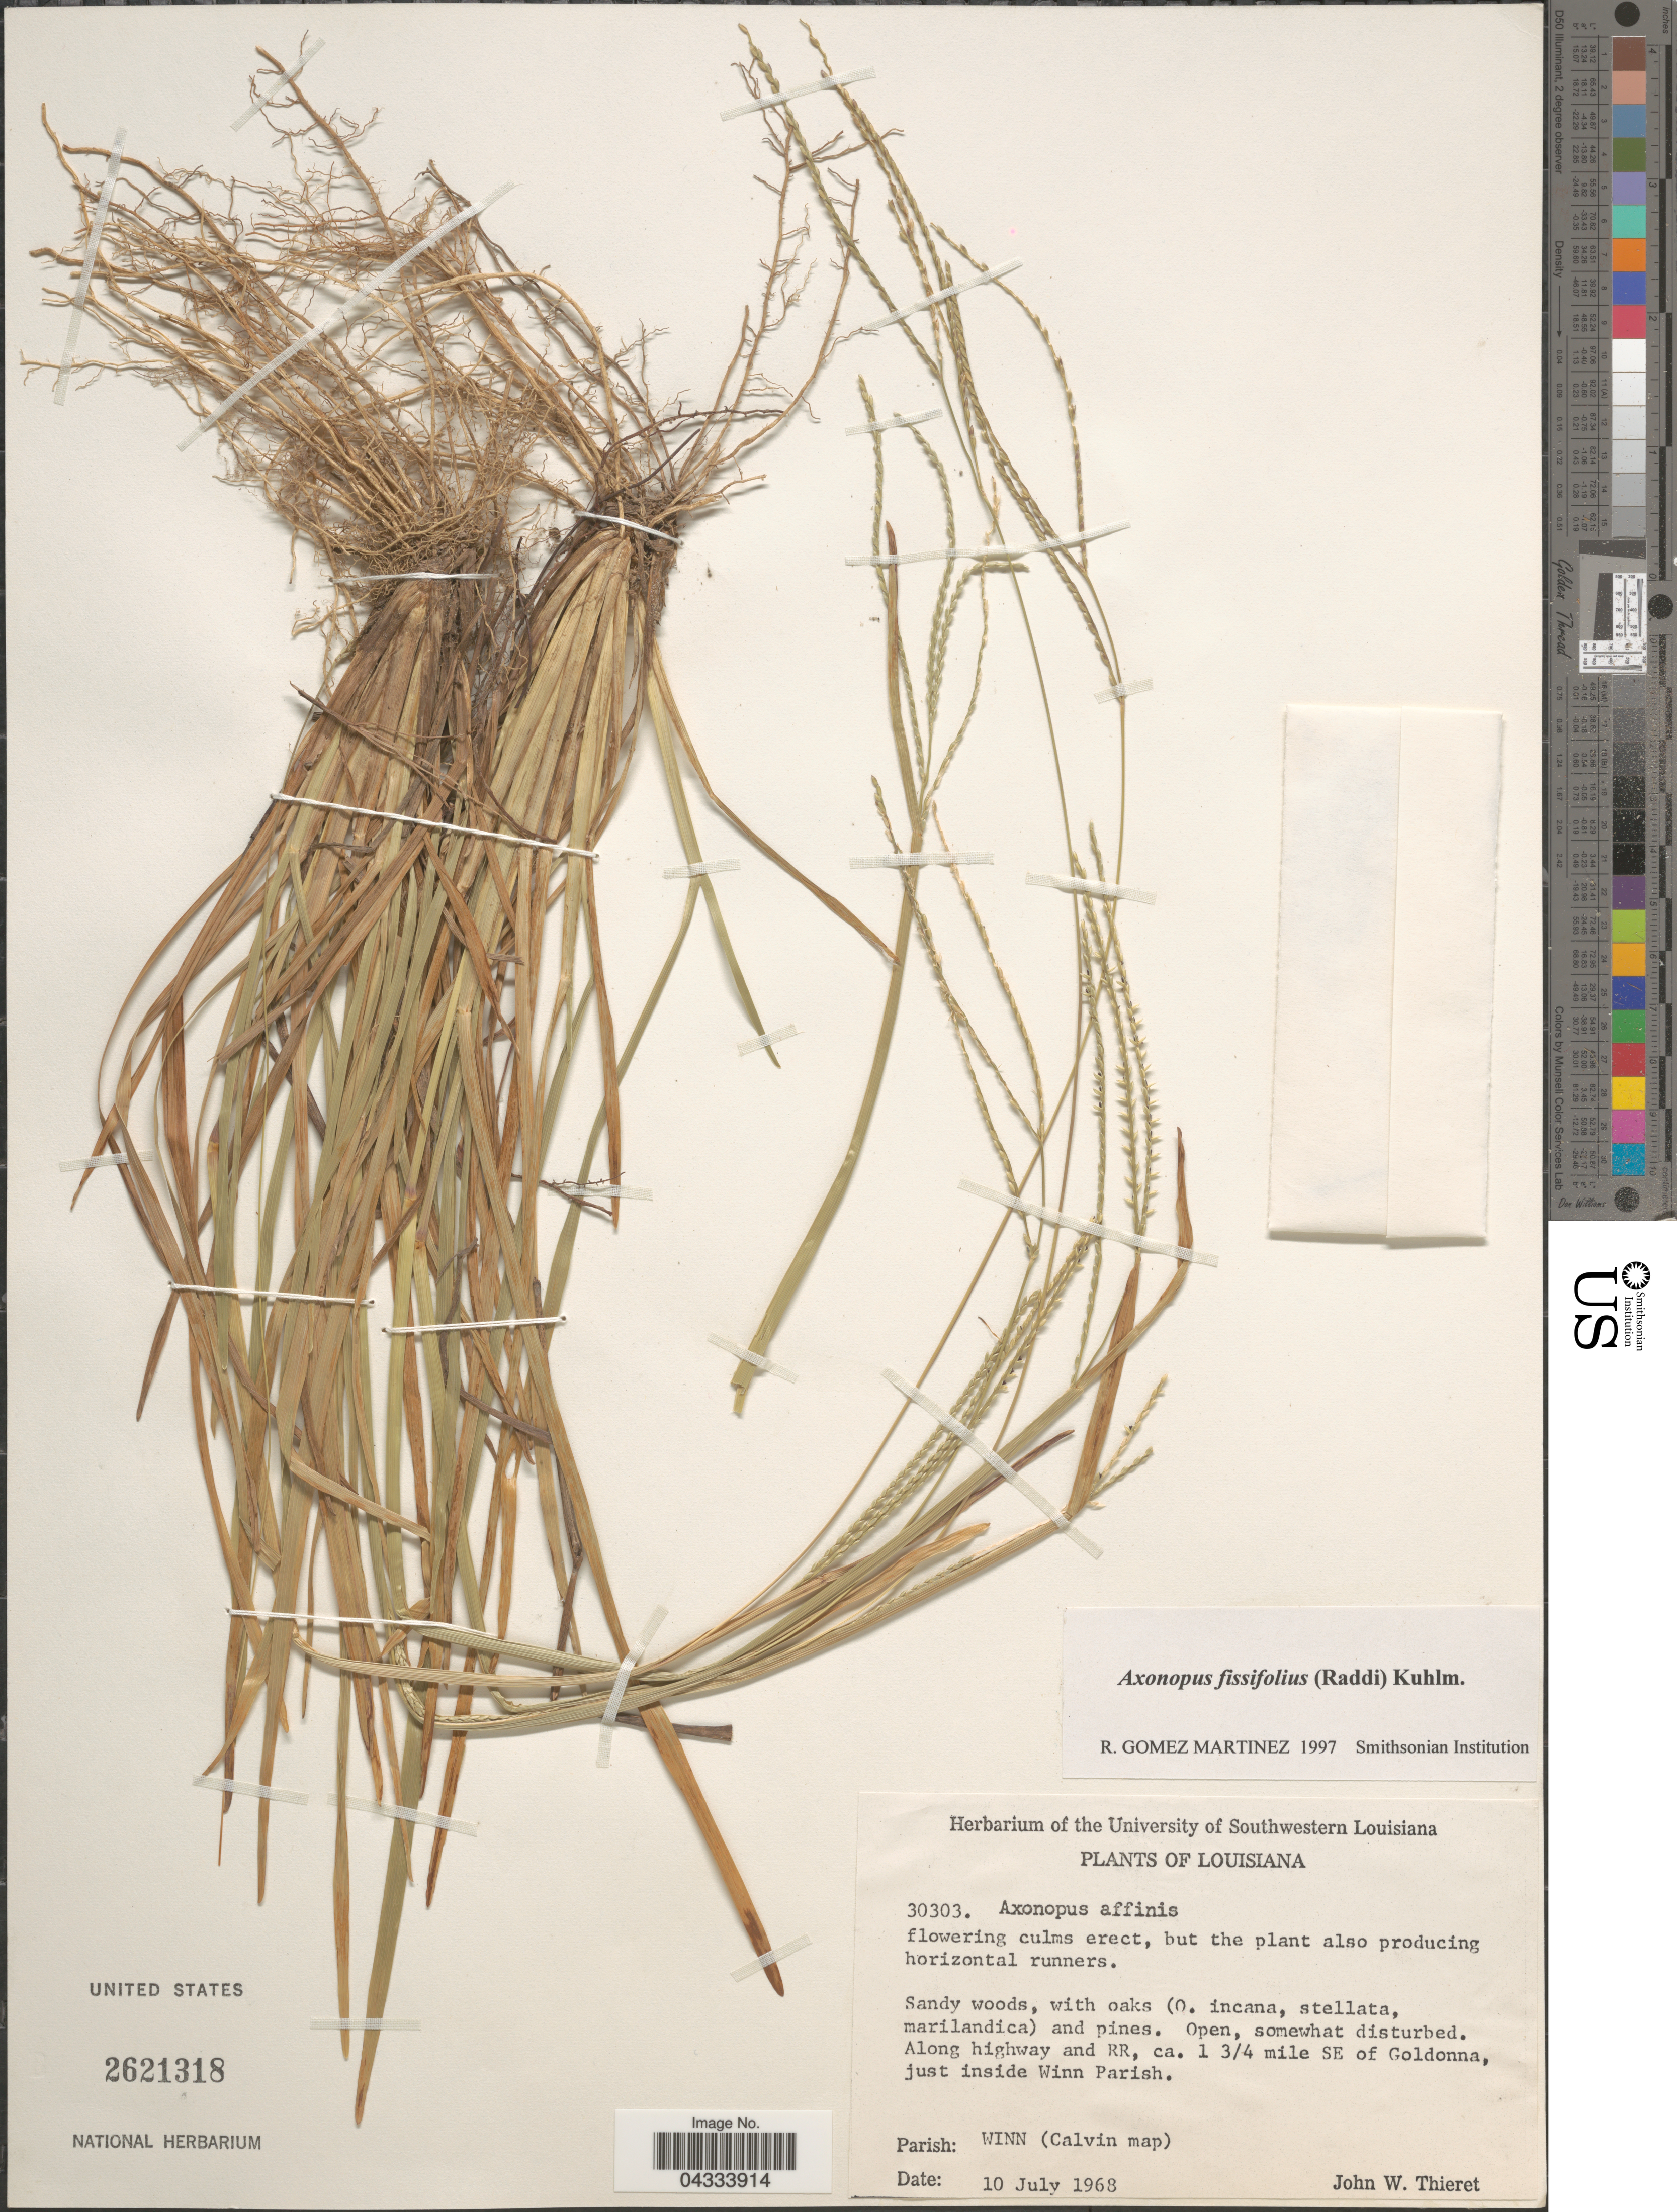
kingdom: Plantae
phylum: Tracheophyta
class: Liliopsida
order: Poales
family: Poaceae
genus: Axonopus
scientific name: Axonopus fissifolius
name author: (Raddi) Kuhlm.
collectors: J. W. Thieret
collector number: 30303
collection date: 1968-07-10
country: United States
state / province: Louisiana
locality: Along highway and RR, ca. 1¾ mile SE of Goldonna, just inside Winn Parish. Parish: Winn (Calvin map).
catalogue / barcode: US 2621318